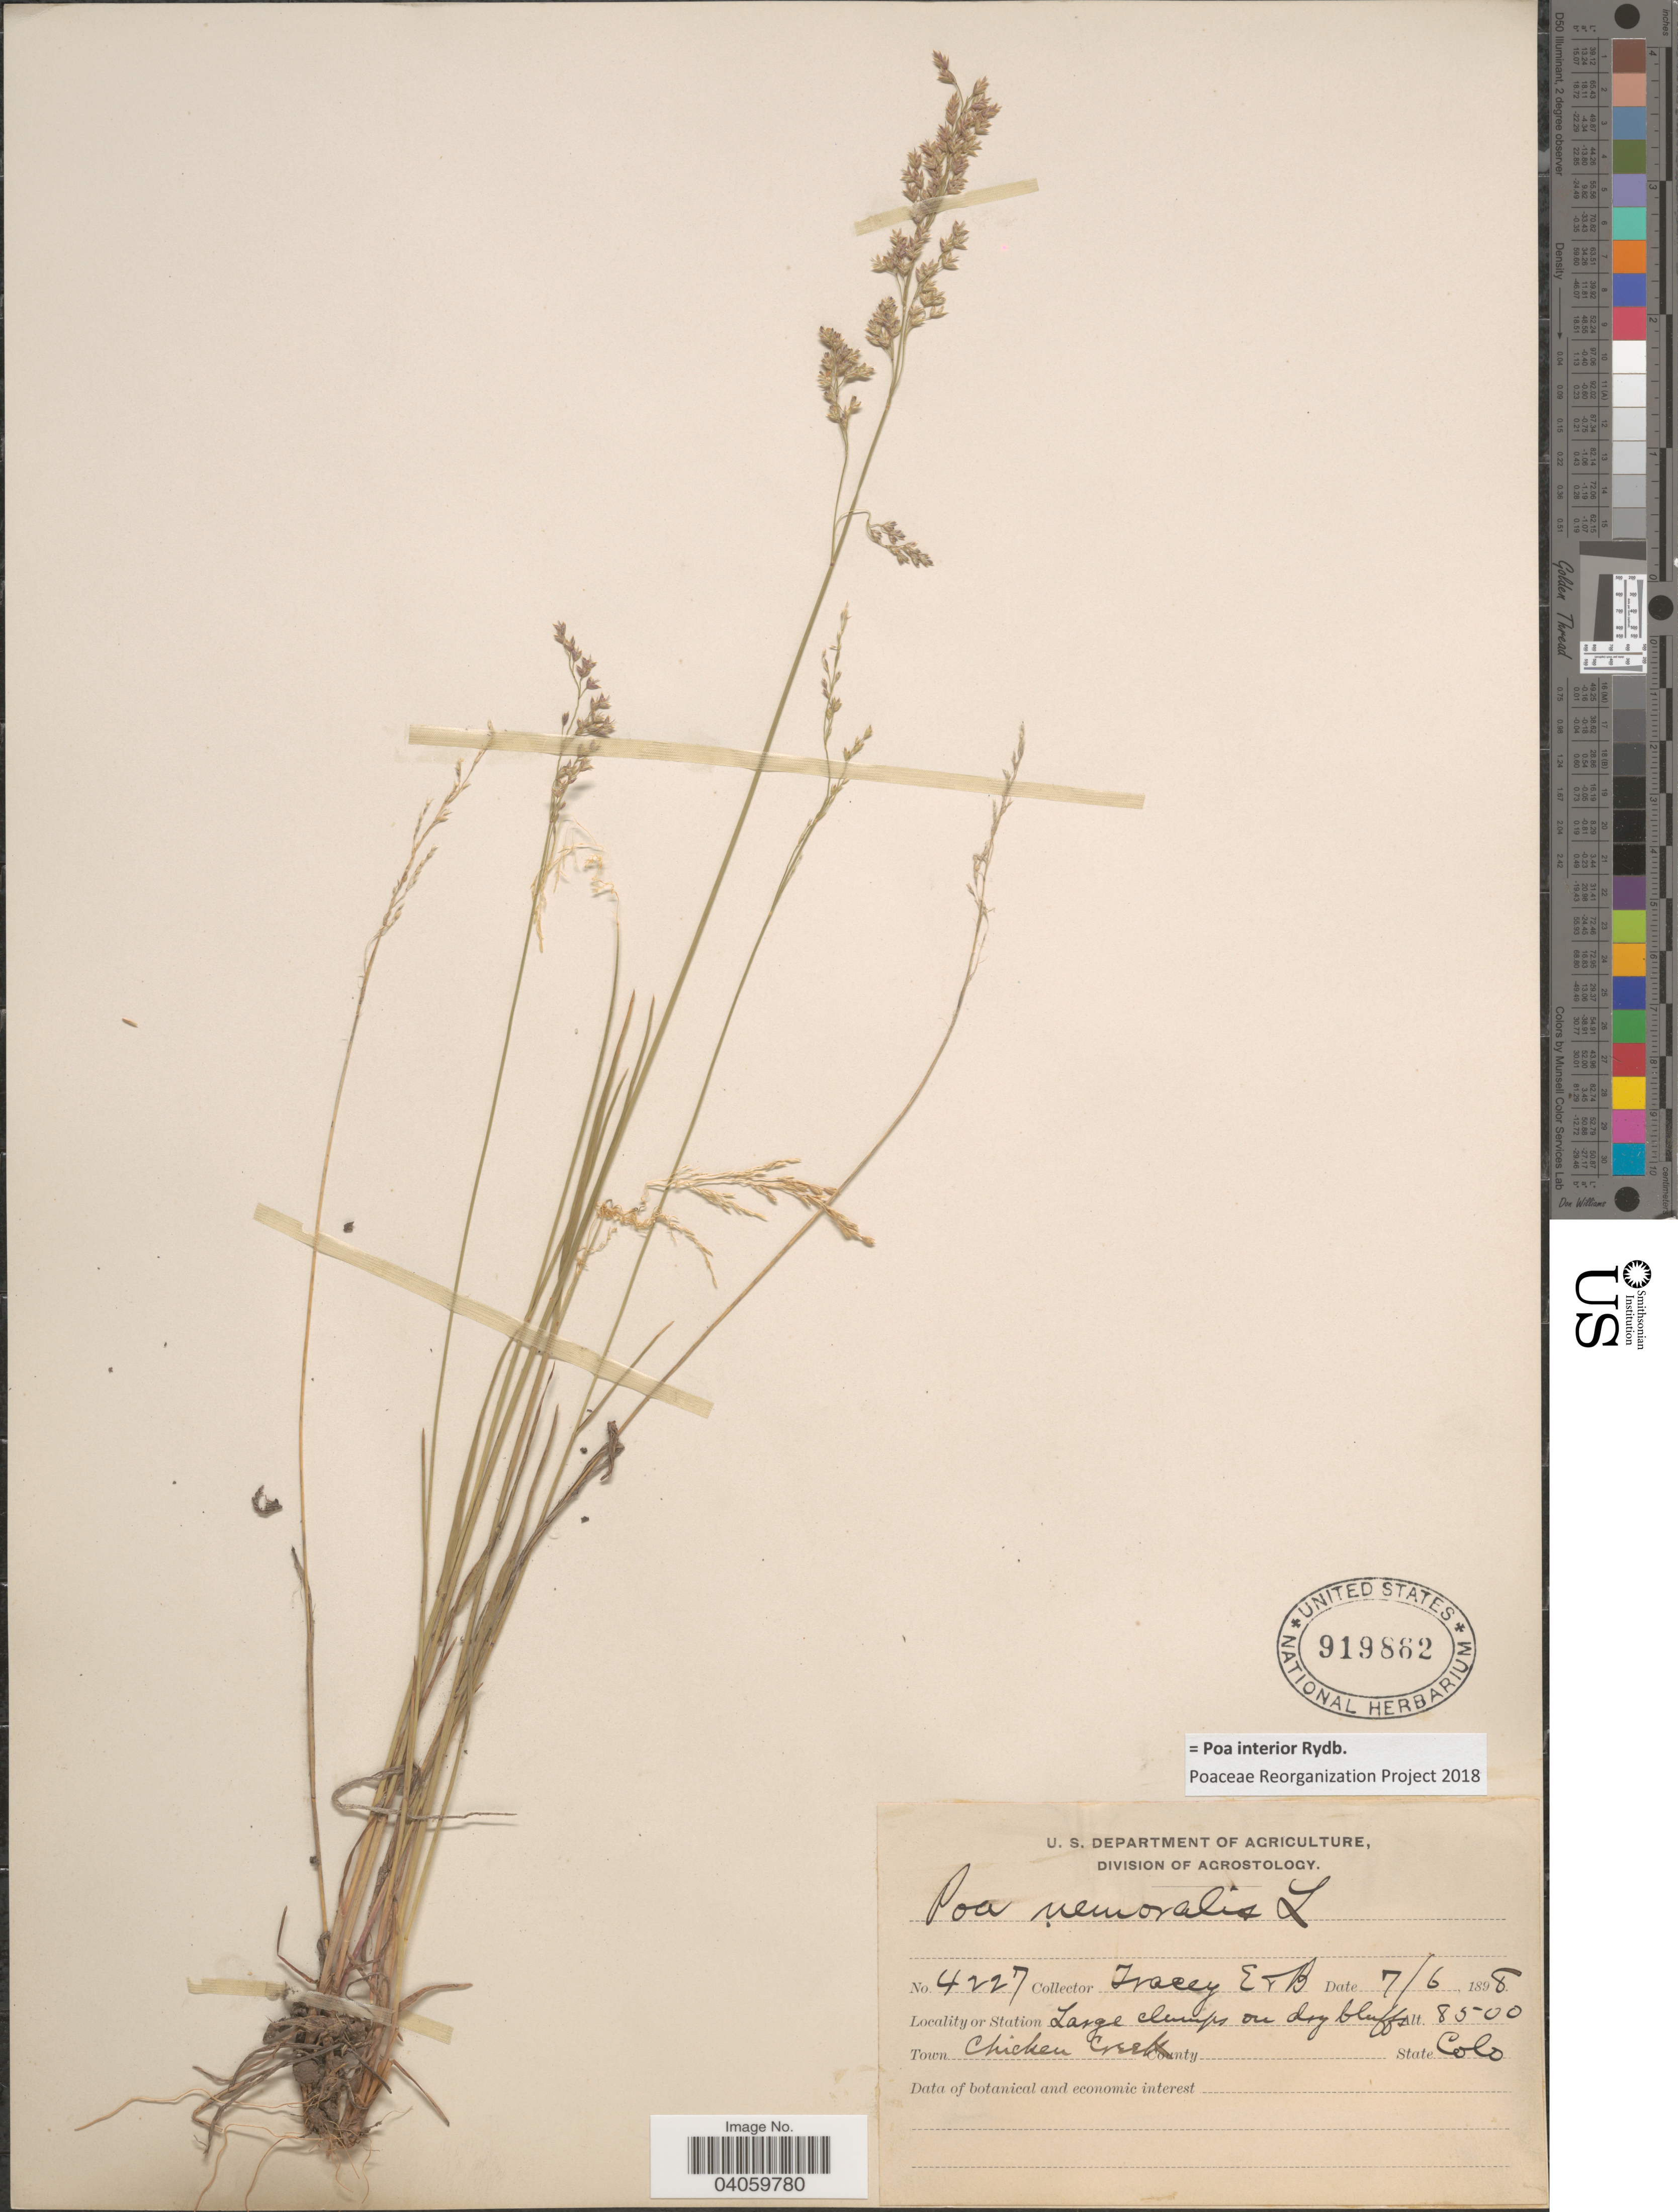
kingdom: Plantae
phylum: Tracheophyta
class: Liliopsida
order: Poales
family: Poaceae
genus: Poa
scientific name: Poa interior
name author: Rydb.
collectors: E. Tracey & B. Tracey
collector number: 4227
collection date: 1898-07-06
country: United States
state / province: Colorado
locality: Station Large clumps on dry bluffs. Town Chicken Creek.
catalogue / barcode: US 919862